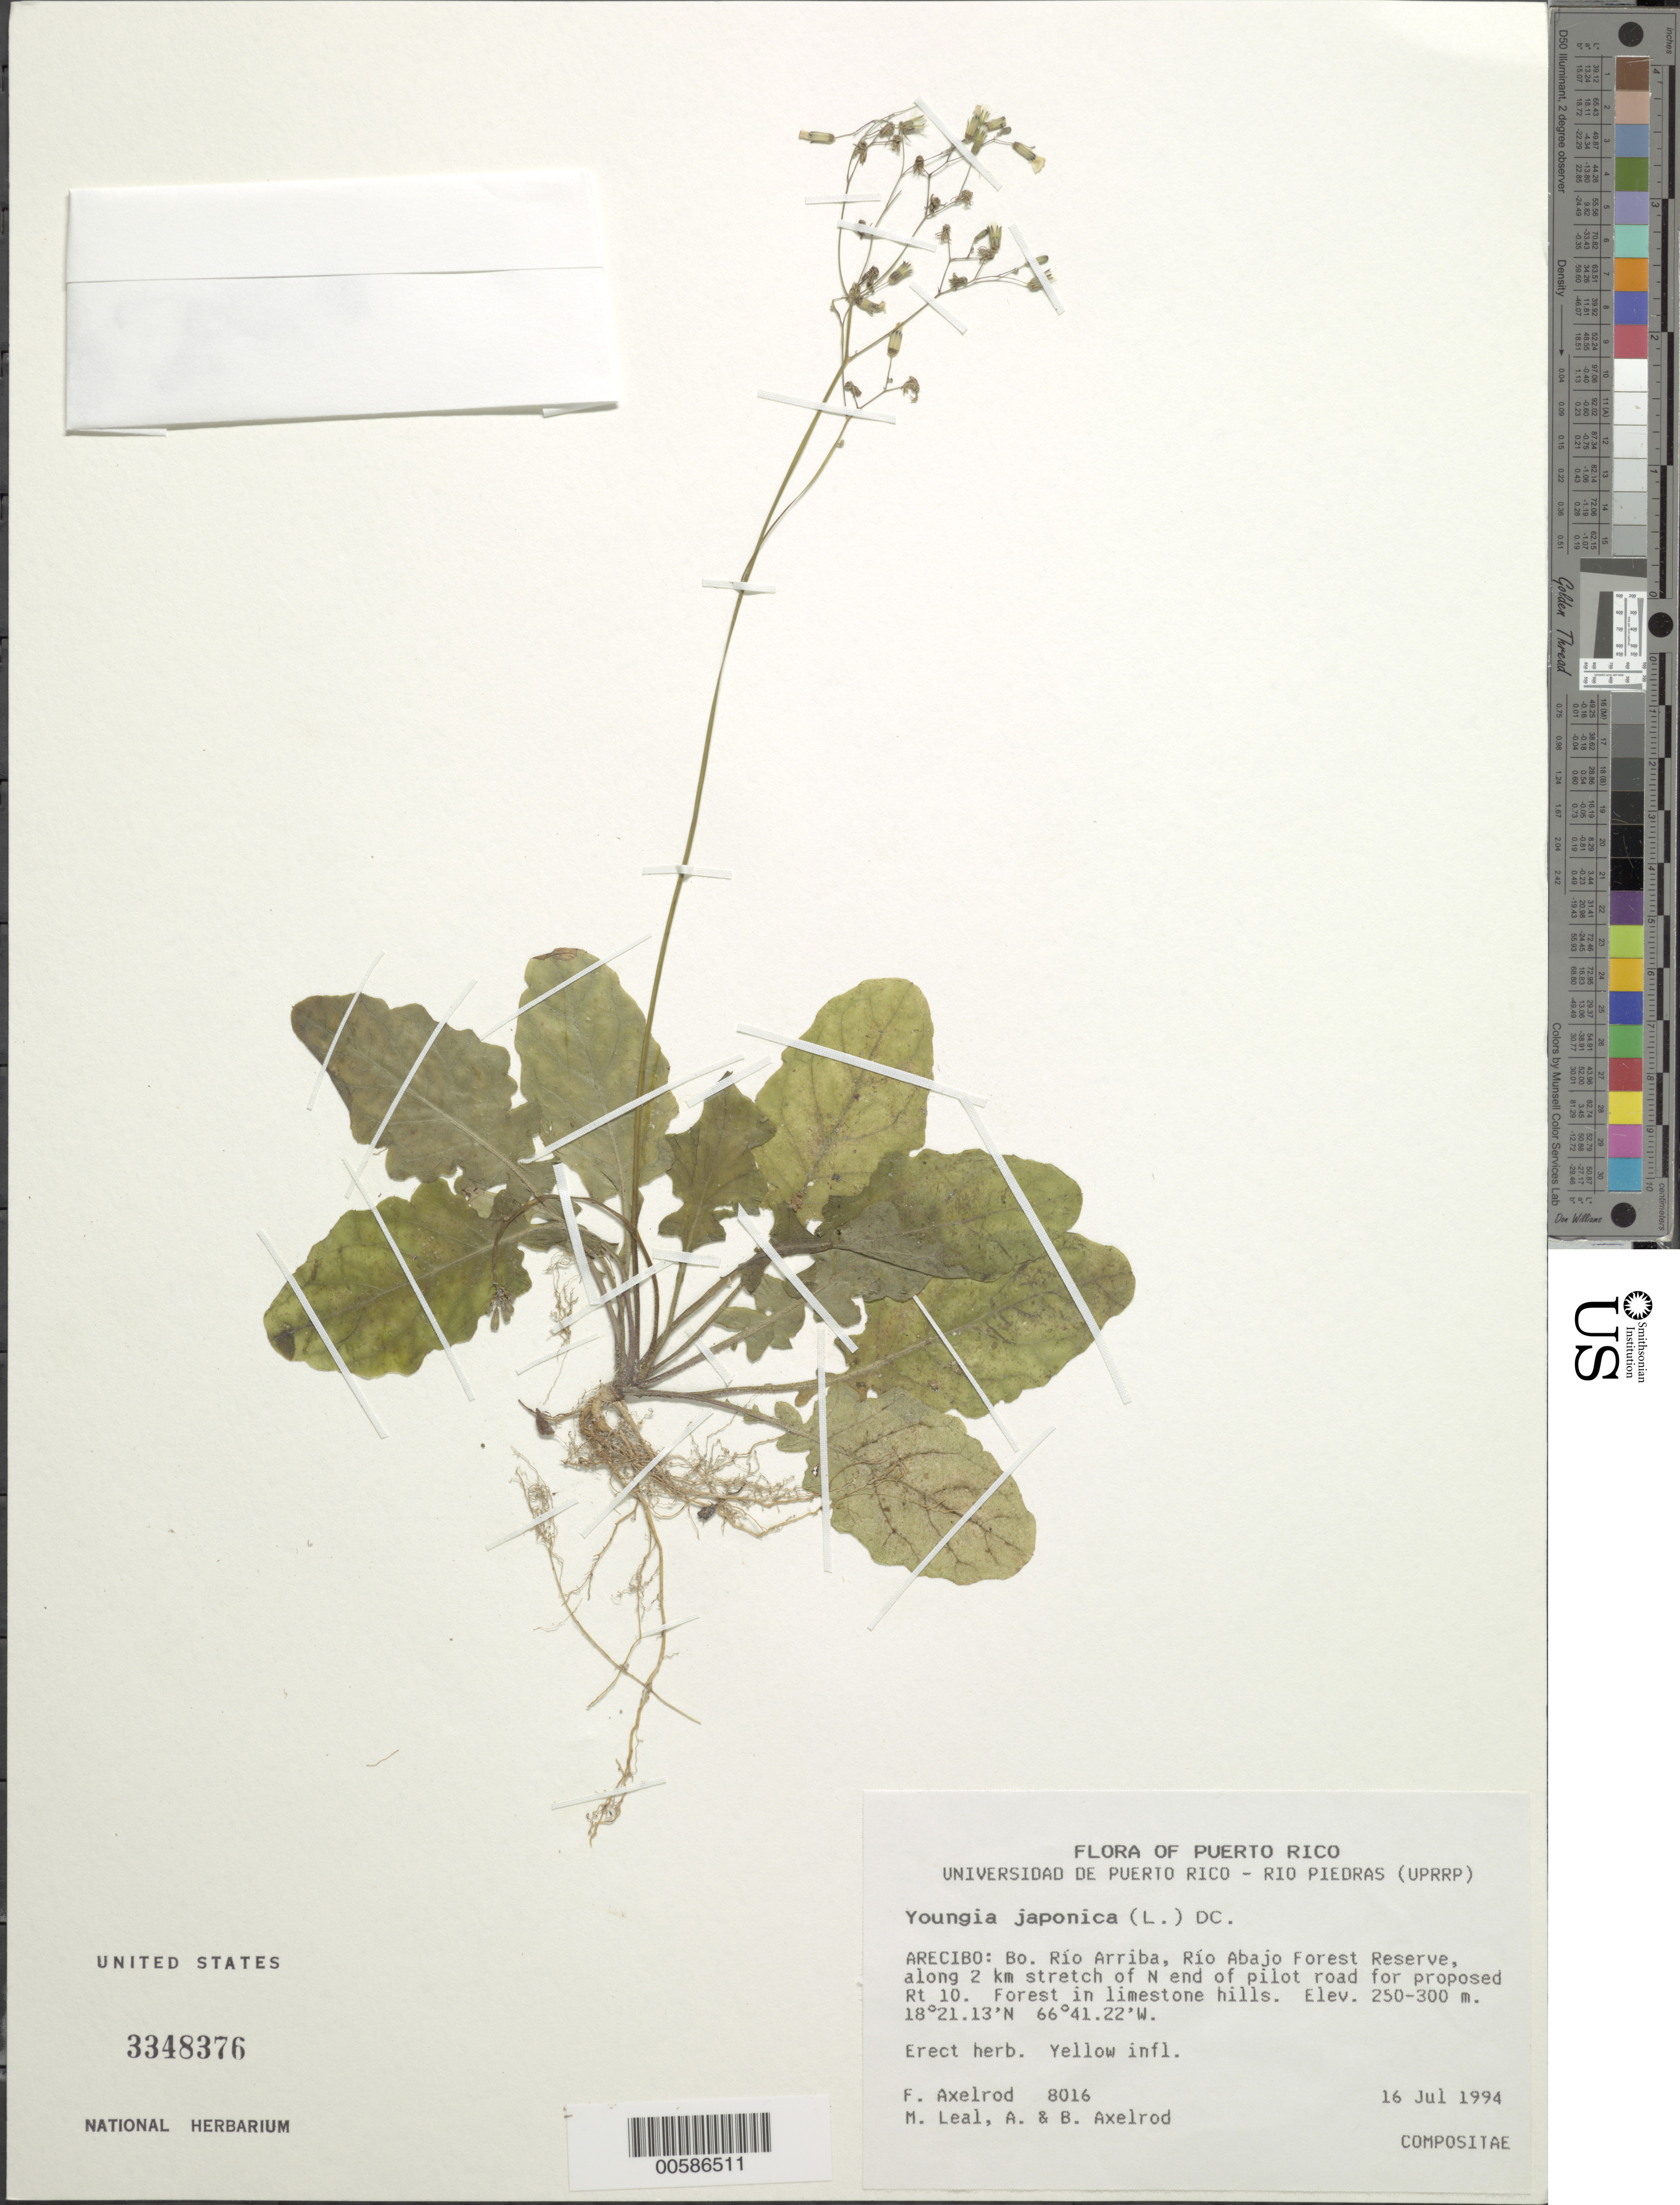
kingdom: Plantae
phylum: Tracheophyta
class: Magnoliopsida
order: Asterales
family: Asteraceae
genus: Youngia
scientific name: Youngia japonica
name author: (L.) DC.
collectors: F. Axelrod, M. E. Leal & B. Axelrod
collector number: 8016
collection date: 1994-07-16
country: Puerto Rico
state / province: Arecibo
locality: Bo. Río Abajo Forest reserve, along 2 km stretch of N of plot road for propoesed Rt10. Forest in limestone hills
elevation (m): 250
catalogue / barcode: US 3348376